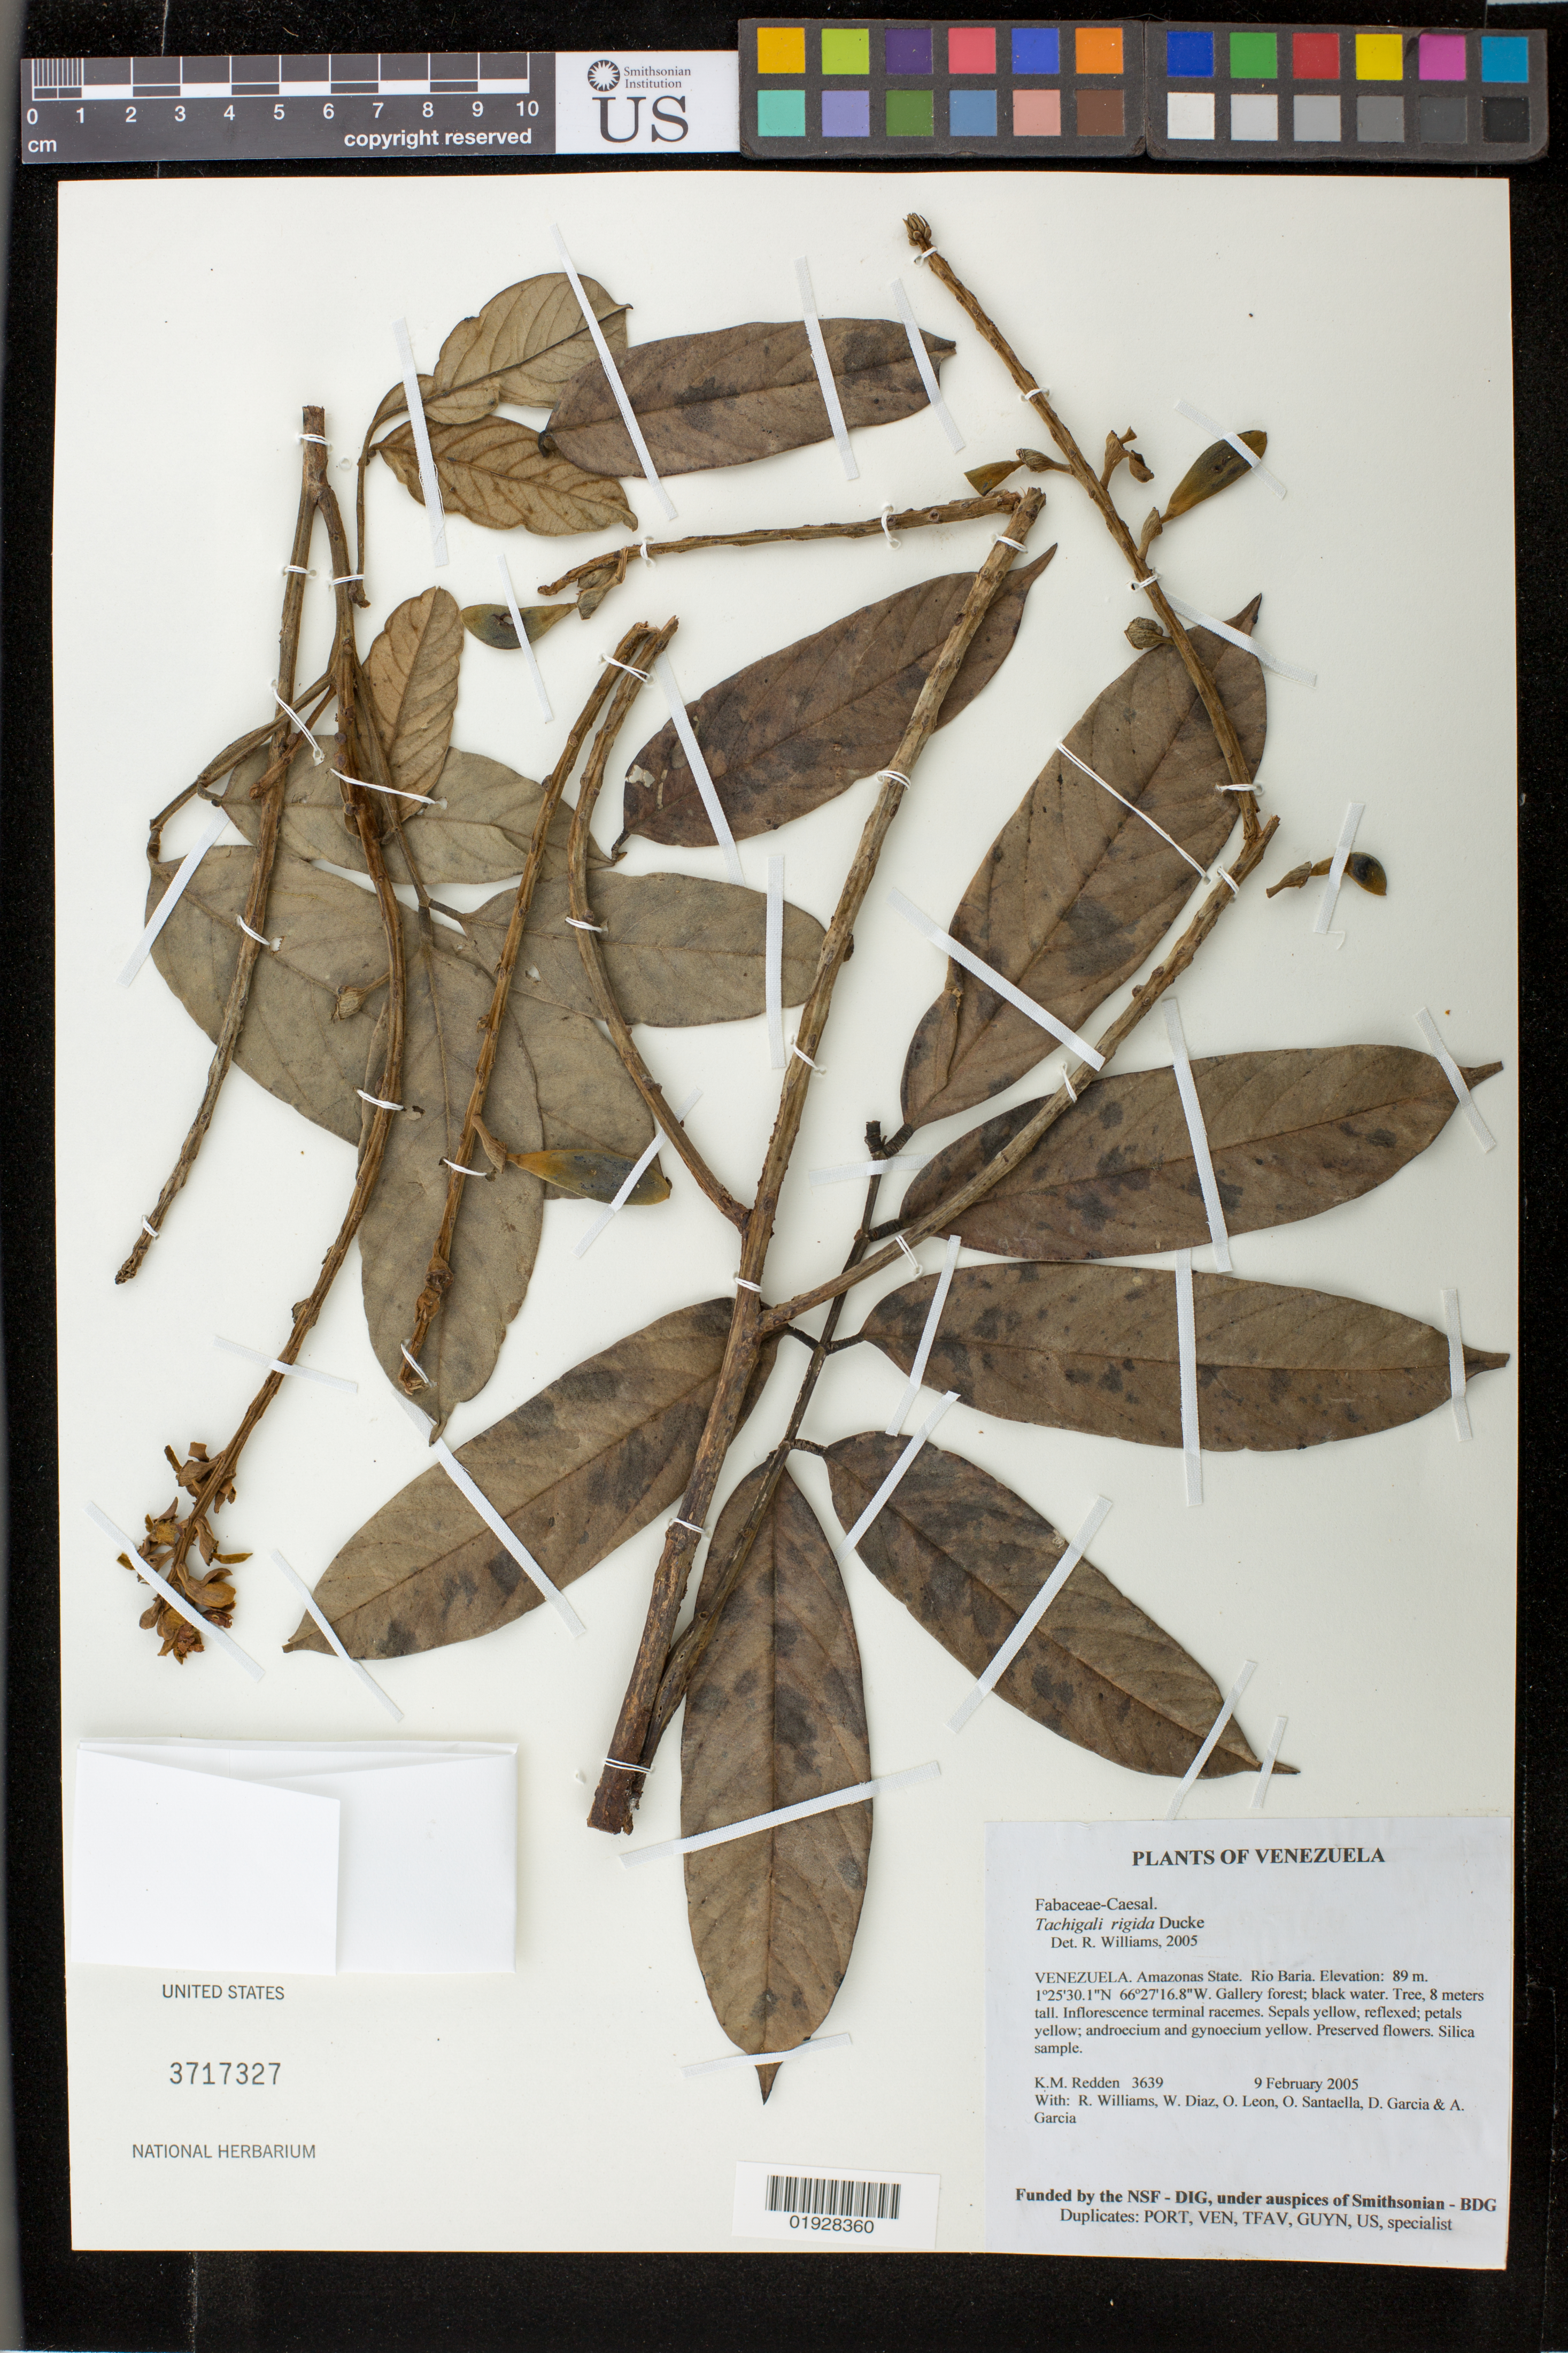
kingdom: Plantae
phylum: Tracheophyta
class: Magnoliopsida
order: Fabales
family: Fabaceae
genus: Tachigali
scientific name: Tachigali rigida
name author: Ducke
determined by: Williams, R.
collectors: K. M. Redden, R. Williams, W. Díaz P., O. León, O. Santaella, D. Garcia & A. Garcia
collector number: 3639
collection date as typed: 9 February 2005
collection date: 2005-02-09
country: Venezuela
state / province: Amazonas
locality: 22 - Rio Baria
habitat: Gallery forest; black water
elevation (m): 89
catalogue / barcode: US 3717327